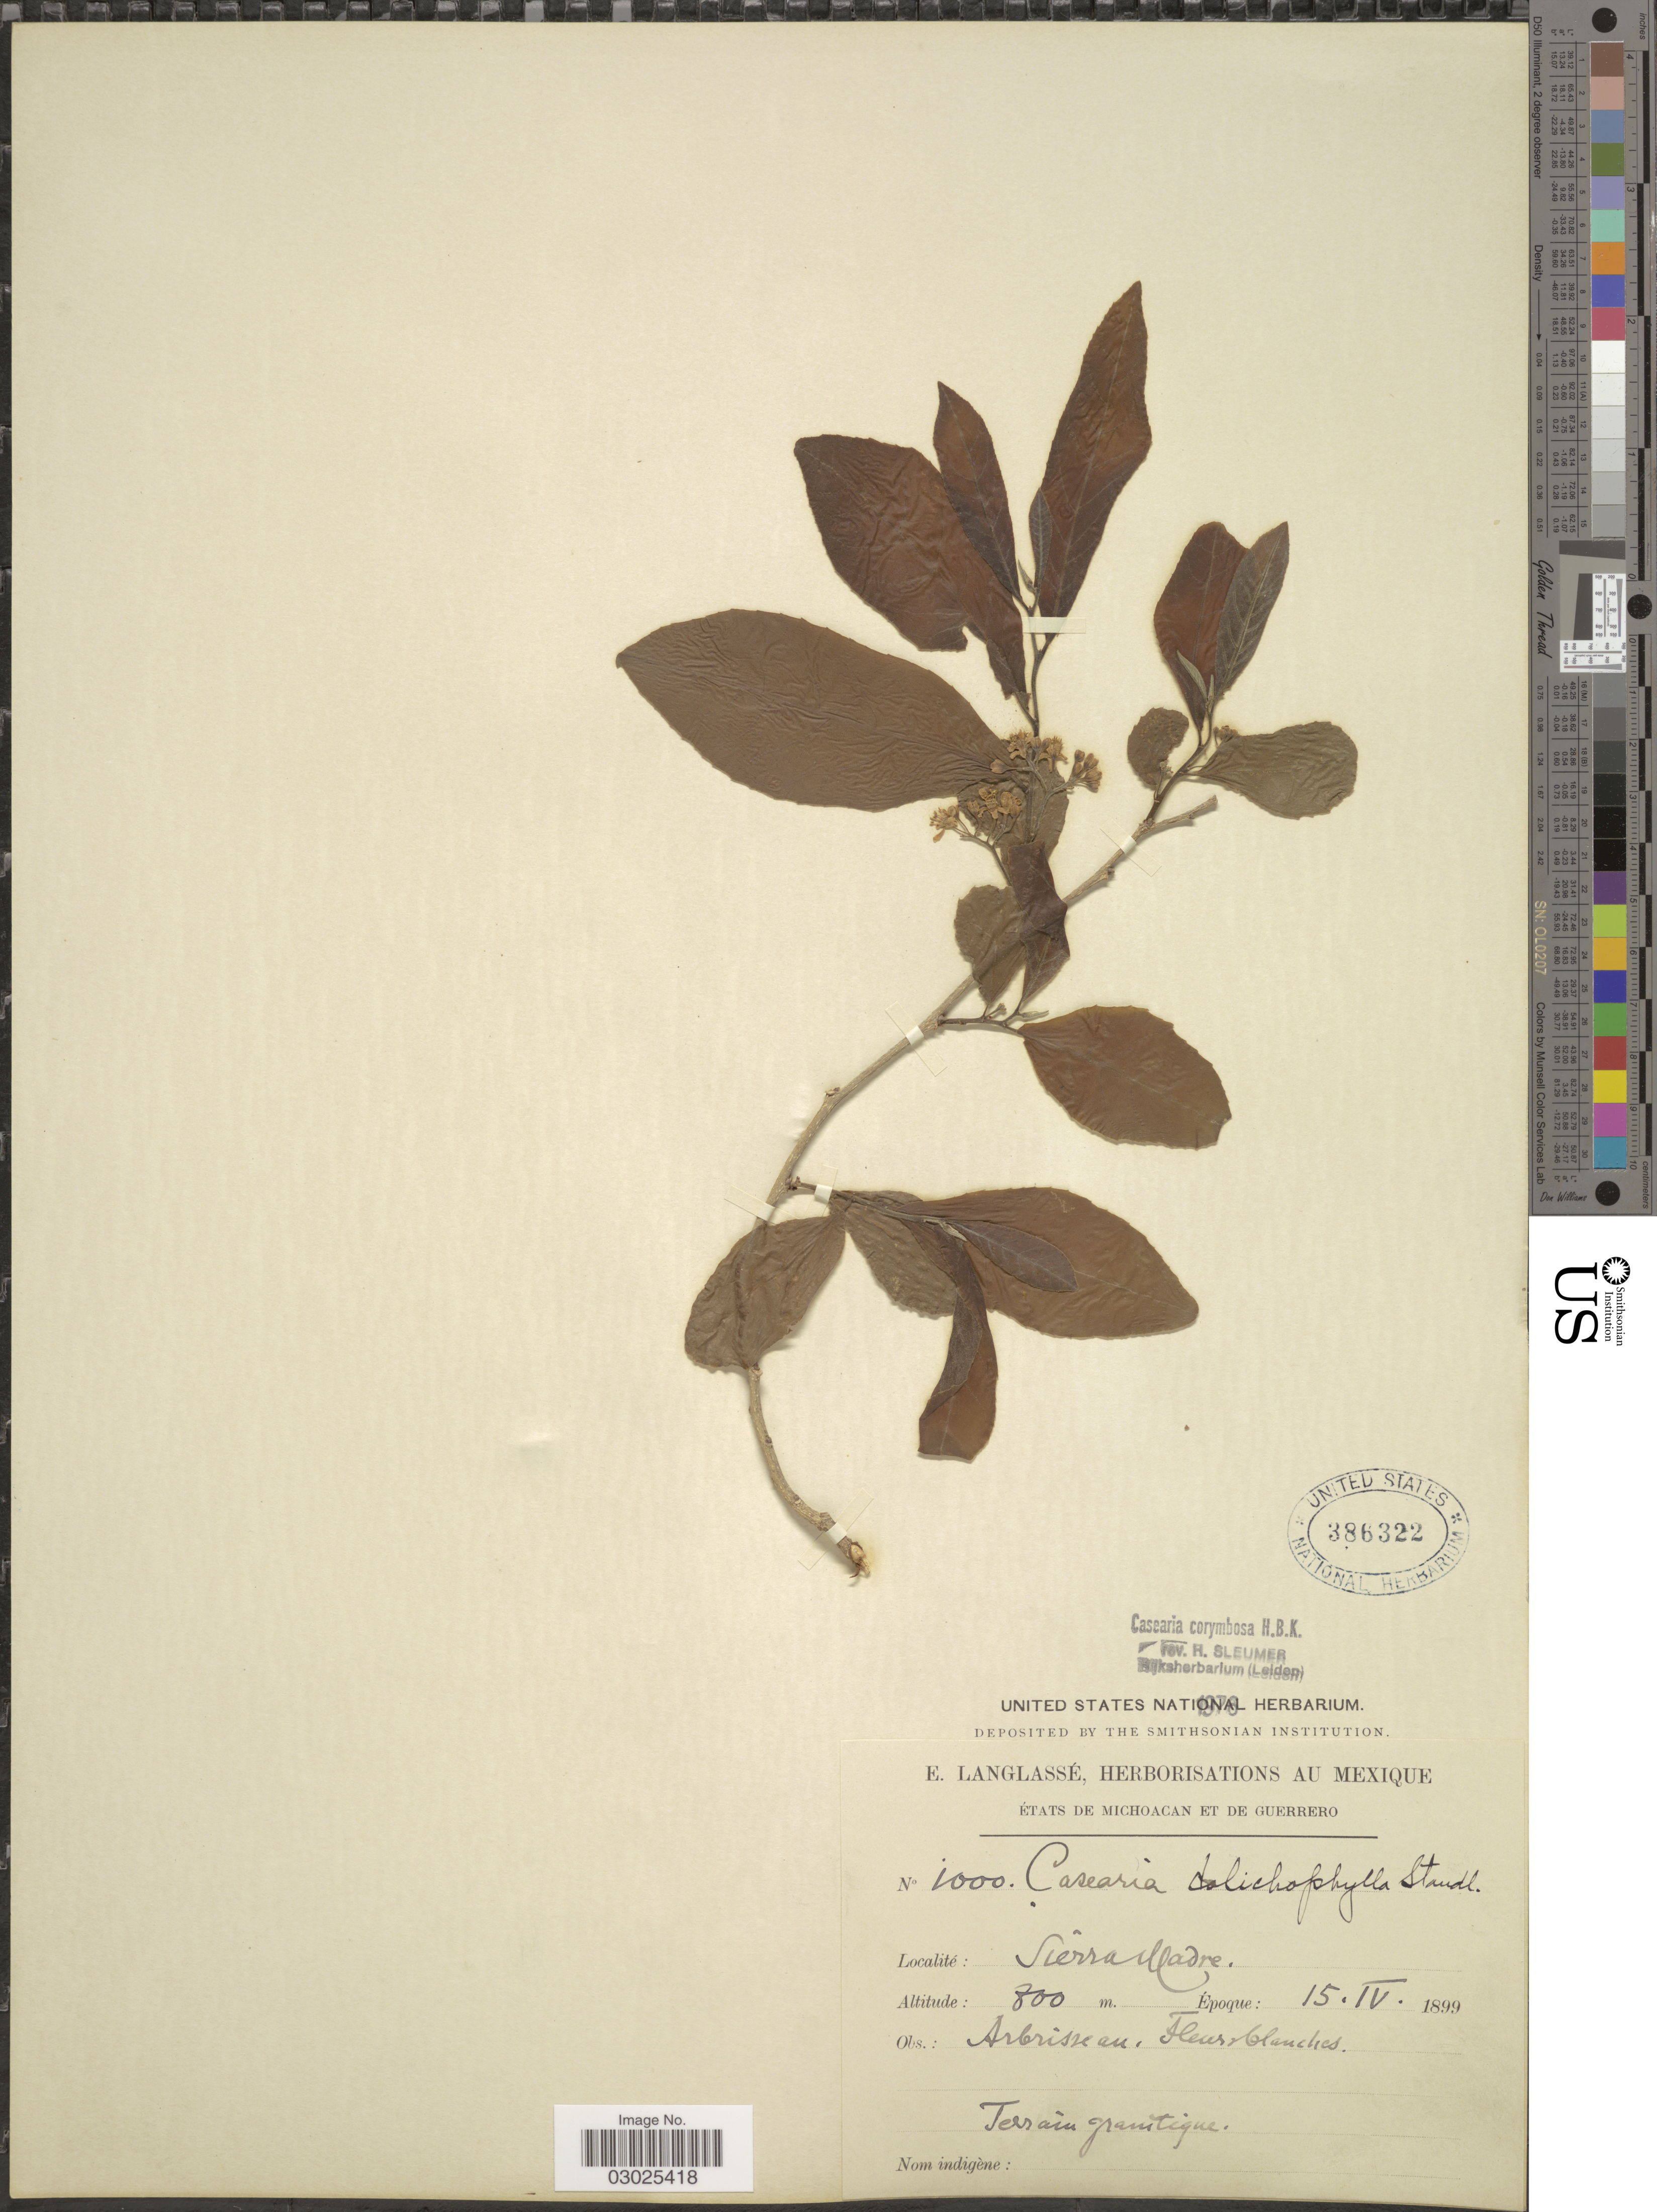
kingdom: Plantae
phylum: Tracheophyta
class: Magnoliopsida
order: Malpighiales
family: Salicaceae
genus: Casearia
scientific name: Casearia corymbosa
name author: Kunth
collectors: E. Langlassé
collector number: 1000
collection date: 1899-04-15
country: Mexico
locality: États de Michoacan et de Guerrero. Sierra Madre.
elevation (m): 800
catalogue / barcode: US 386322